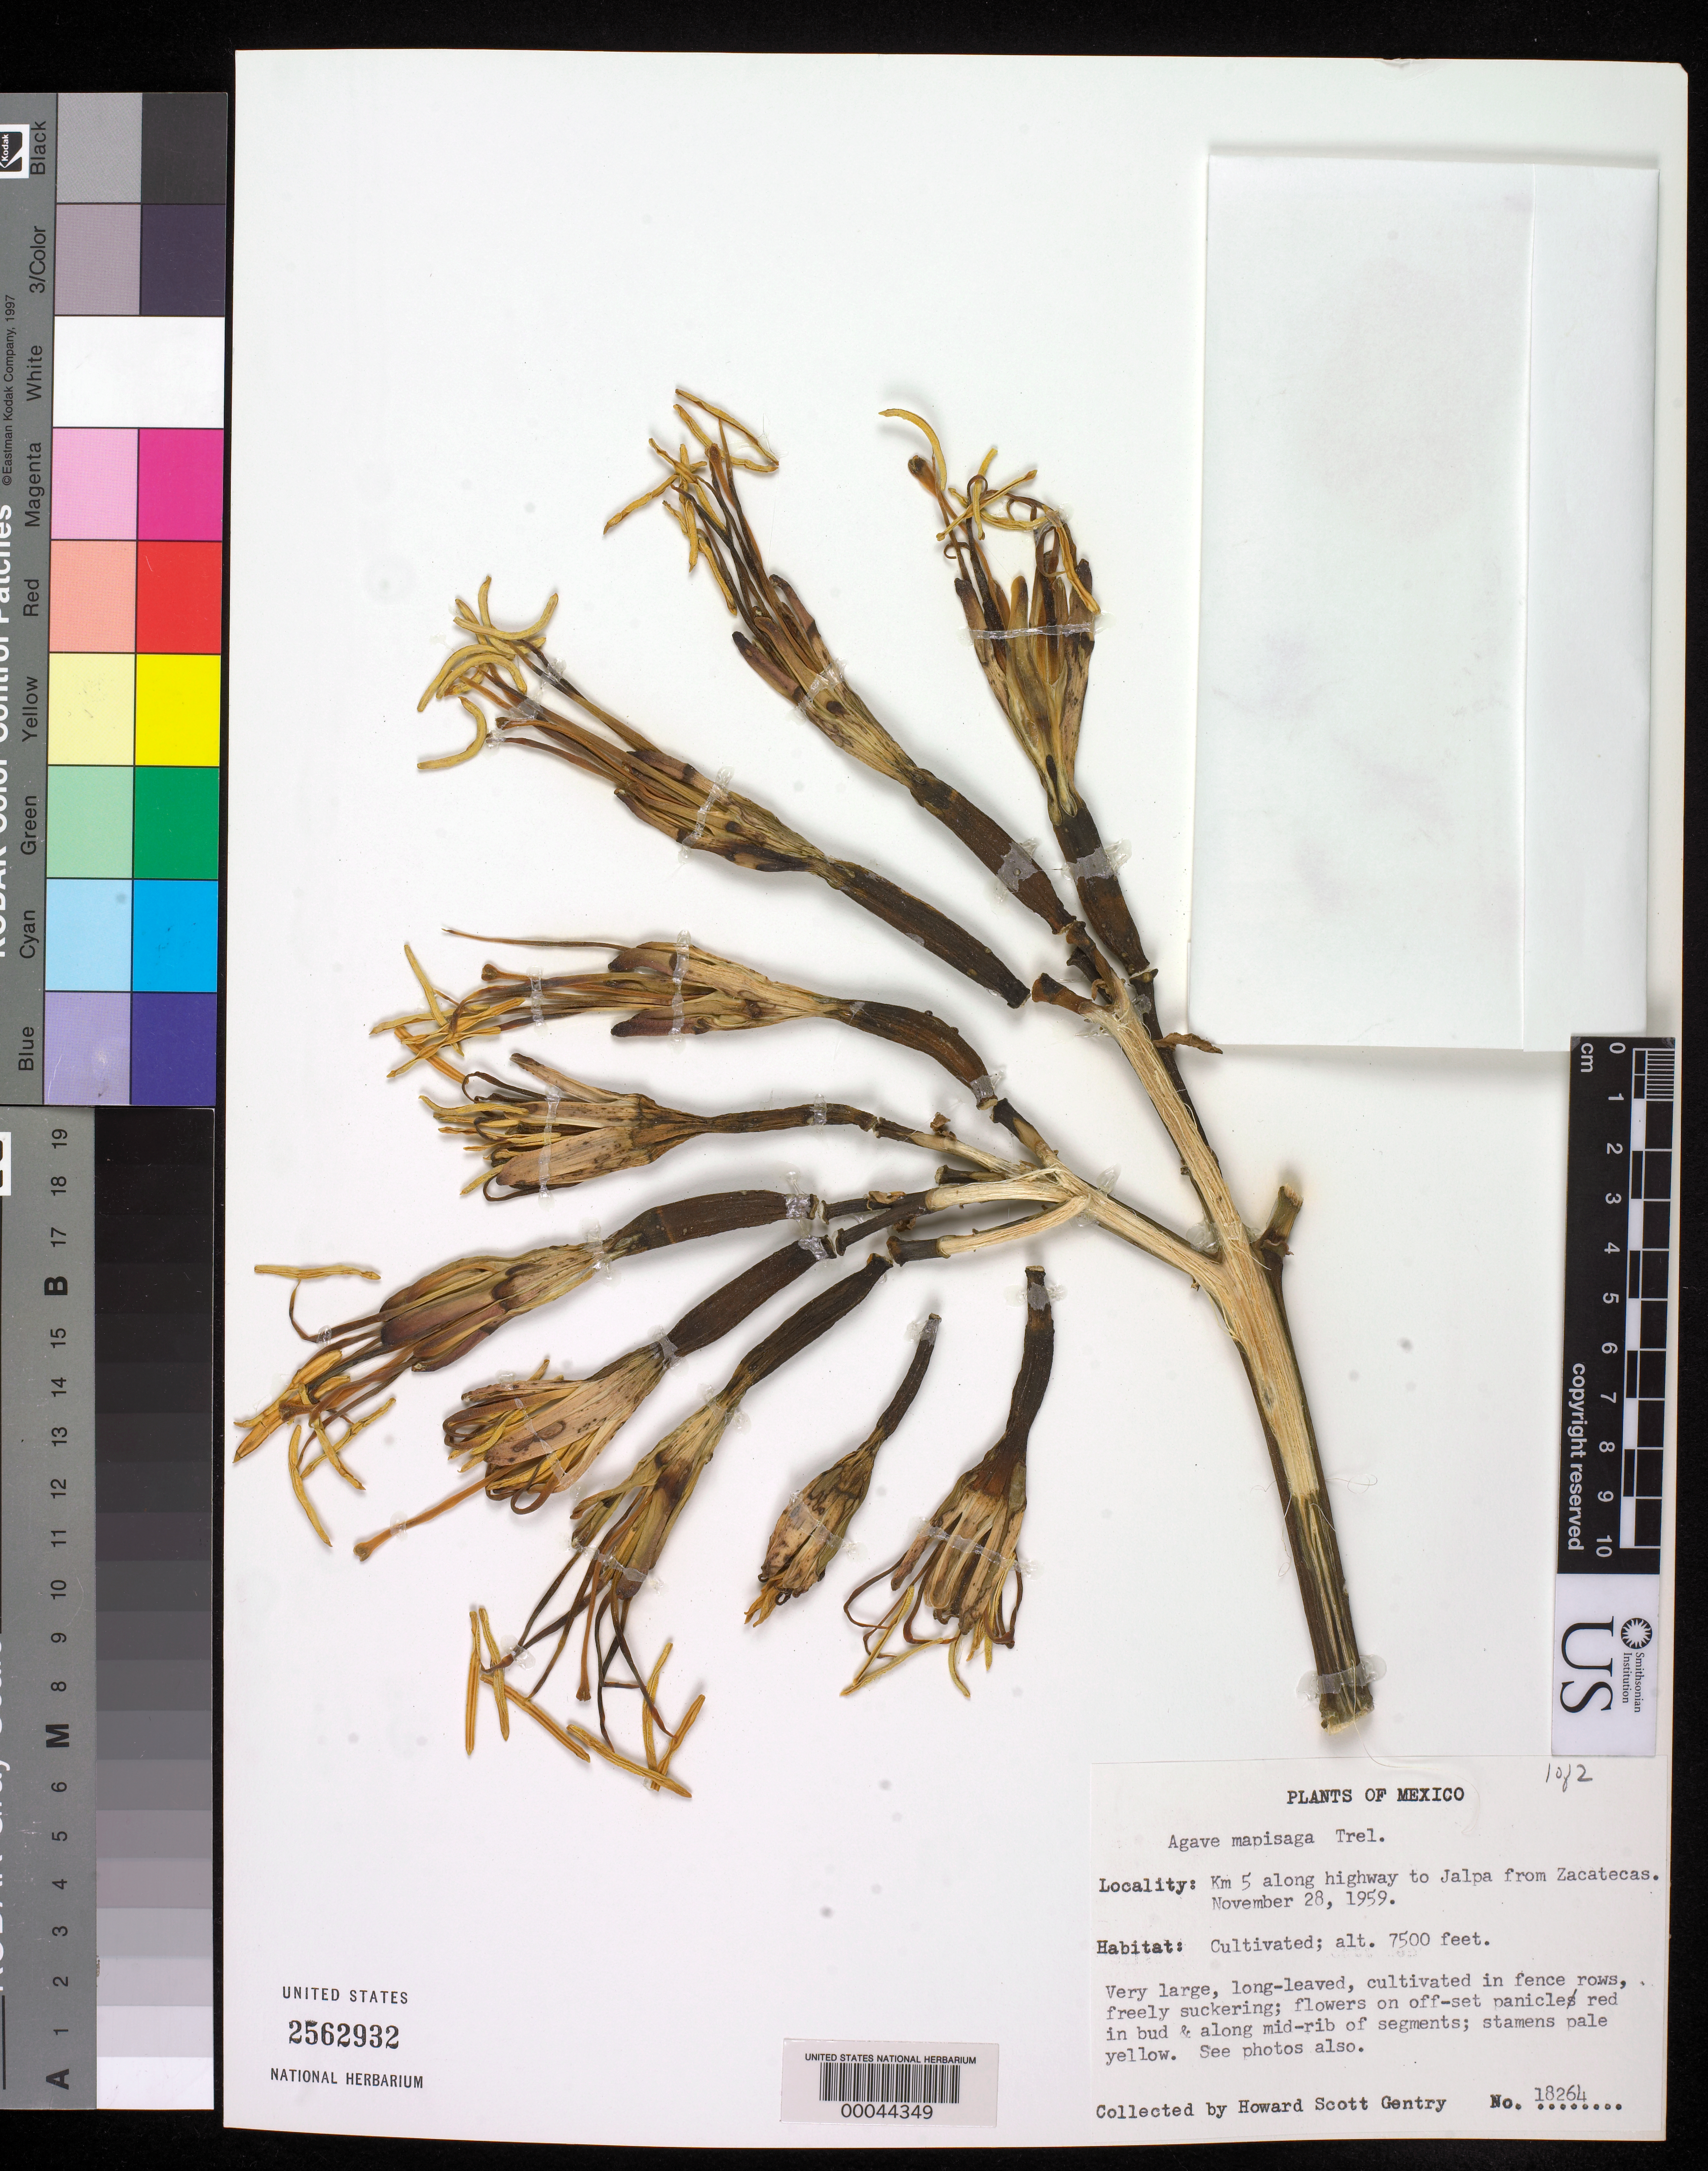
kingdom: Plantae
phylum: Tracheophyta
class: Liliopsida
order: Asparagales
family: Asparagaceae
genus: Agave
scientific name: Agave mapisaga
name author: Trel.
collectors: H. S. Gentry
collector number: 18264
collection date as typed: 28 Nov 1959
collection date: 1959-11-28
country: Mexico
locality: Km 5 along highway to Jalpa from zacatecas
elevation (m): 2286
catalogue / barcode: US 2562932